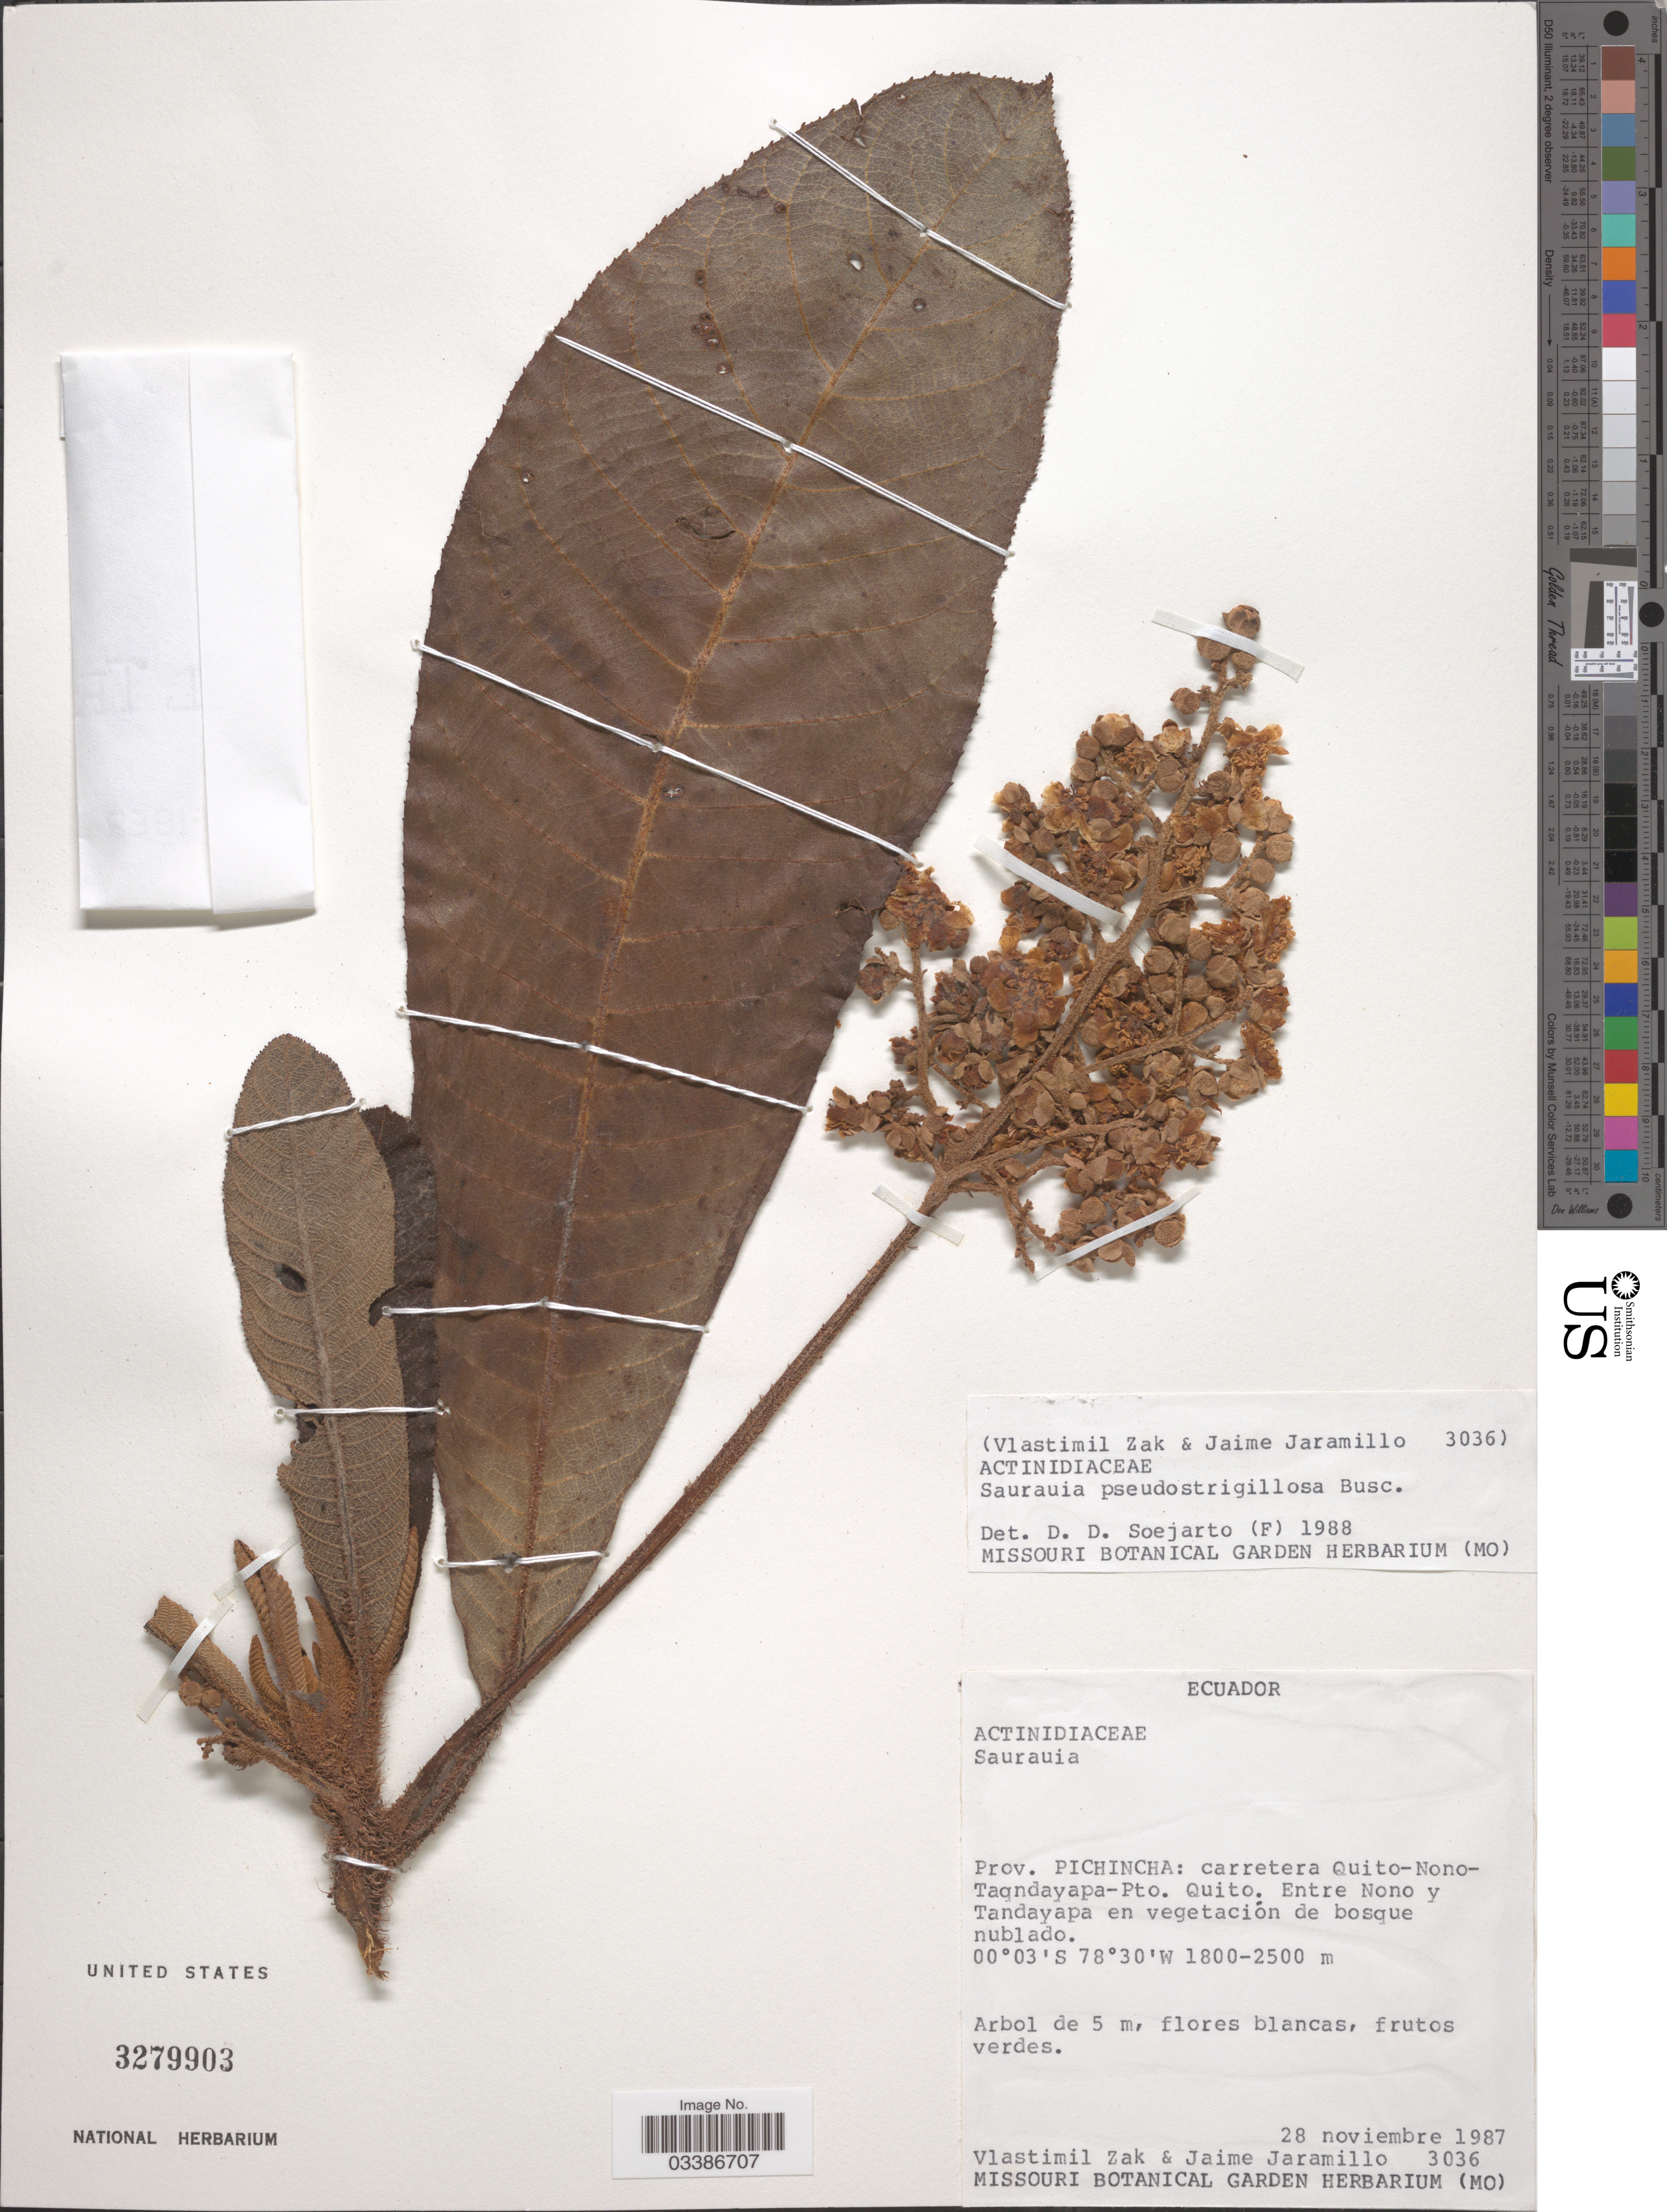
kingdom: Plantae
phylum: Tracheophyta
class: Magnoliopsida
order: Ericales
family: Actinidiaceae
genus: Saurauia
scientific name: Saurauia pseudostrigillosa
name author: Buscal.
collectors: V. Zak & J. Jaramillo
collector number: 3036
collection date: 1987-11-28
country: Ecuador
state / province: Pichincha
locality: Carretera Quito-Nono-Tandayapa-Pto. Quito. Entre Nono y Tandayapa en vegetación de bosque nublado.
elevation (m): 1800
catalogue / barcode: US 3279903